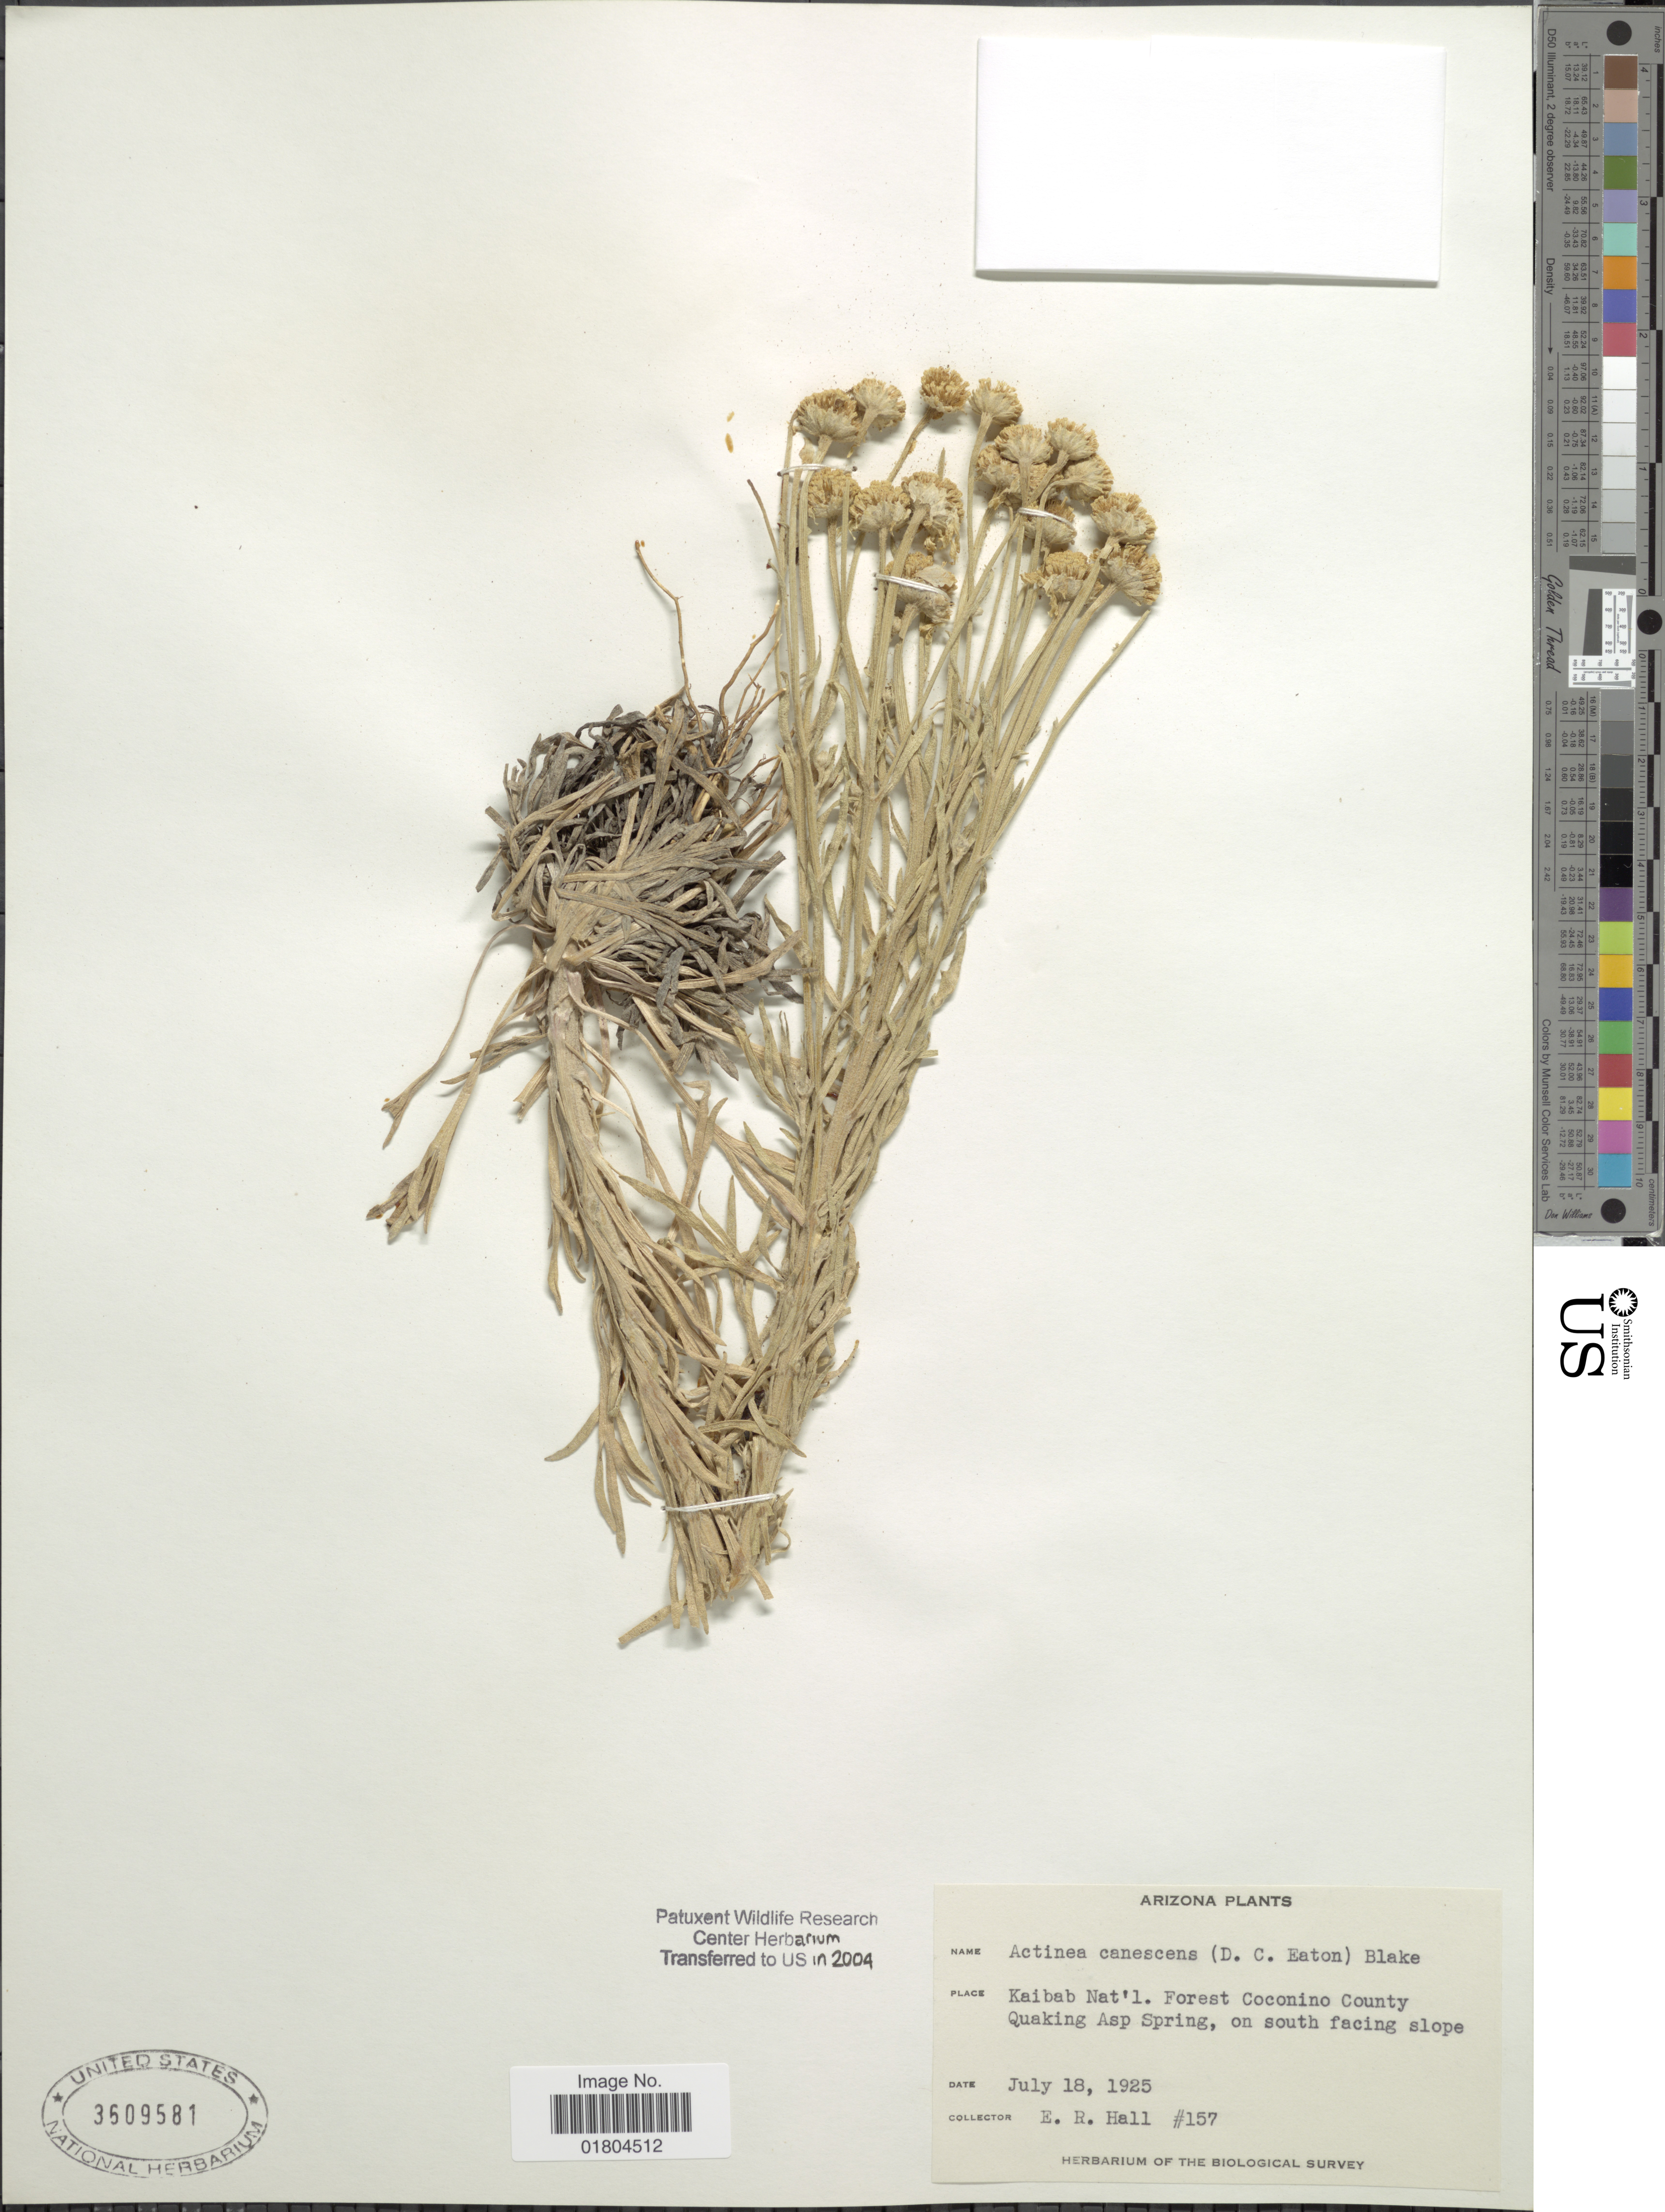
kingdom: Plantae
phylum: Tracheophyta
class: Magnoliopsida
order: Asterales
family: Asteraceae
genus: Hymenoxys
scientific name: Hymenoxys canescens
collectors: E. Hall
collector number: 157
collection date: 1925-07-18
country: United States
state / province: Arizona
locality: Kaibab Nat'l Forest Coconino County Quaking Asp Spring, on south facing slope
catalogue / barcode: US 3609581